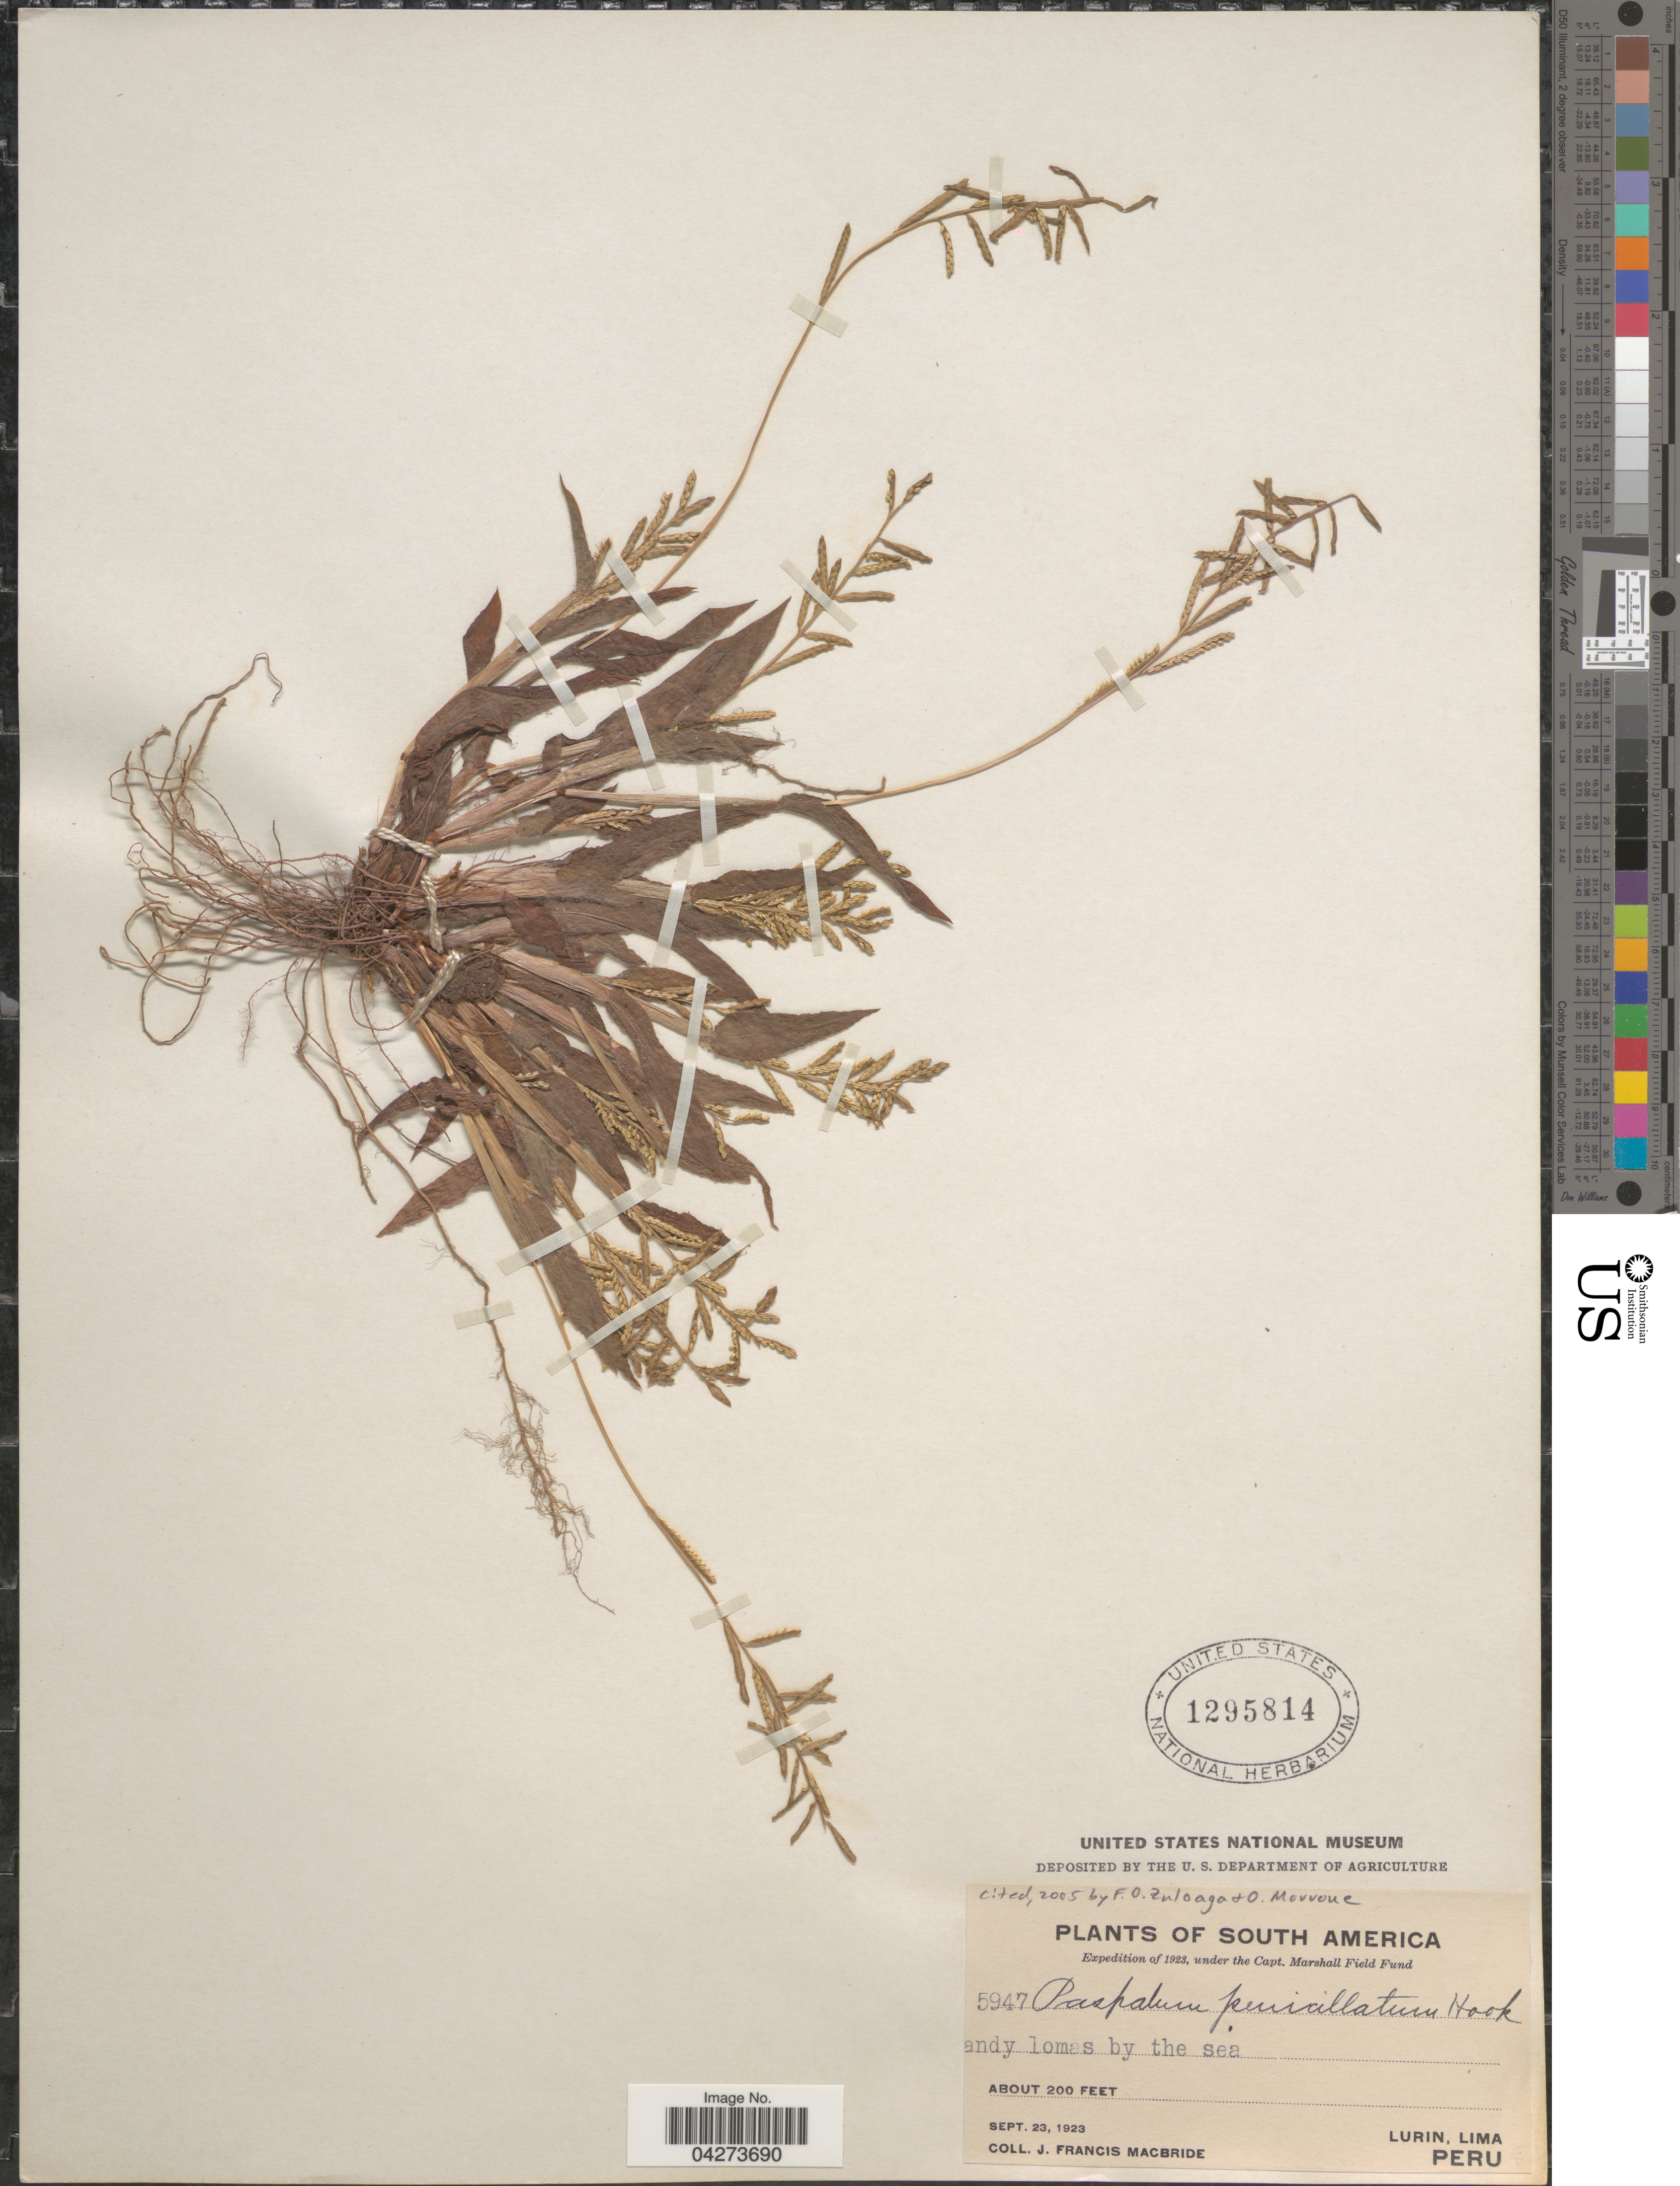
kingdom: Plantae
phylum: Tracheophyta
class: Liliopsida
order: Poales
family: Poaceae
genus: Paspalum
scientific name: Paspalum penicillatum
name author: Hook. f.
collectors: J. F. Macbride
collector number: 5947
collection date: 1923-09-23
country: Peru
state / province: Lima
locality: Expedition of 1923. Sandy lomas by the sea. Lurin, Lima.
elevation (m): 61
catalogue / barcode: US 1295814